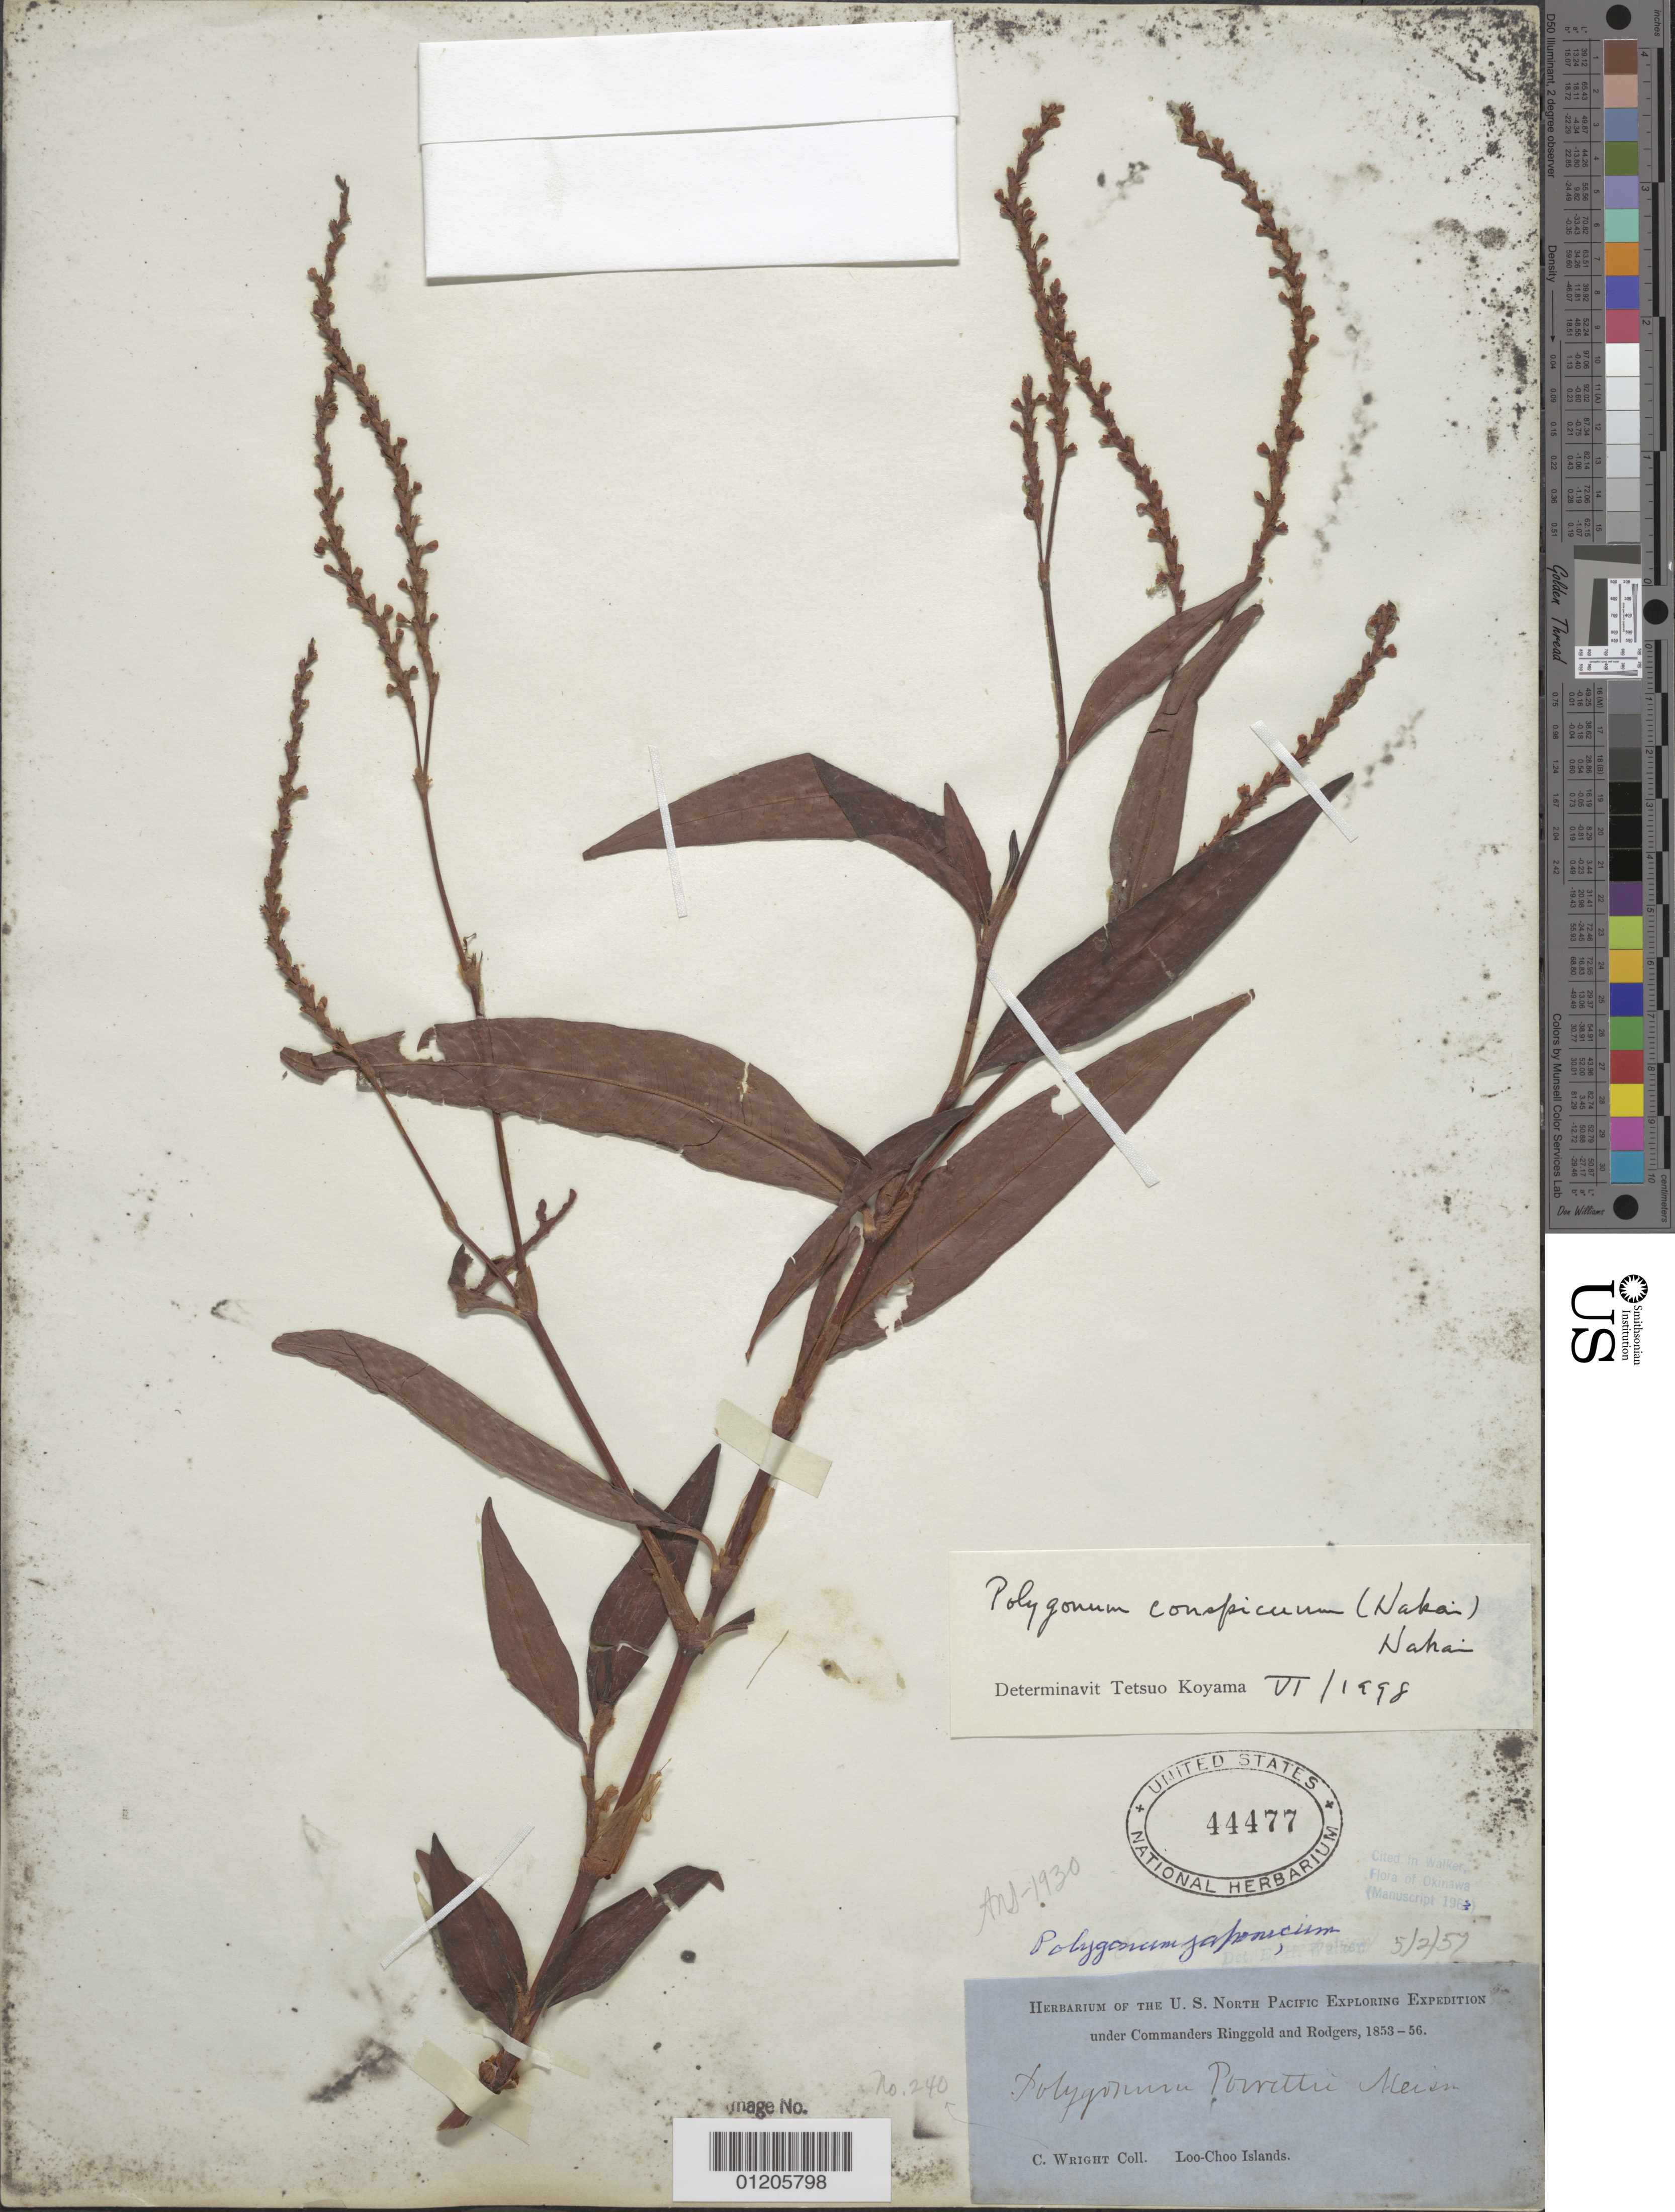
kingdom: Plantae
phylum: Tracheophyta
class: Magnoliopsida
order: Caryophyllales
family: Polygonaceae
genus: Polygonum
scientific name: Polygonum conspicuum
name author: Nakai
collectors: C. Wright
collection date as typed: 1853 to -- --- 1856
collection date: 1853/1856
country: Japan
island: Ryukyu Islands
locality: Loo Choo Islands.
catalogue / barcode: US 44477